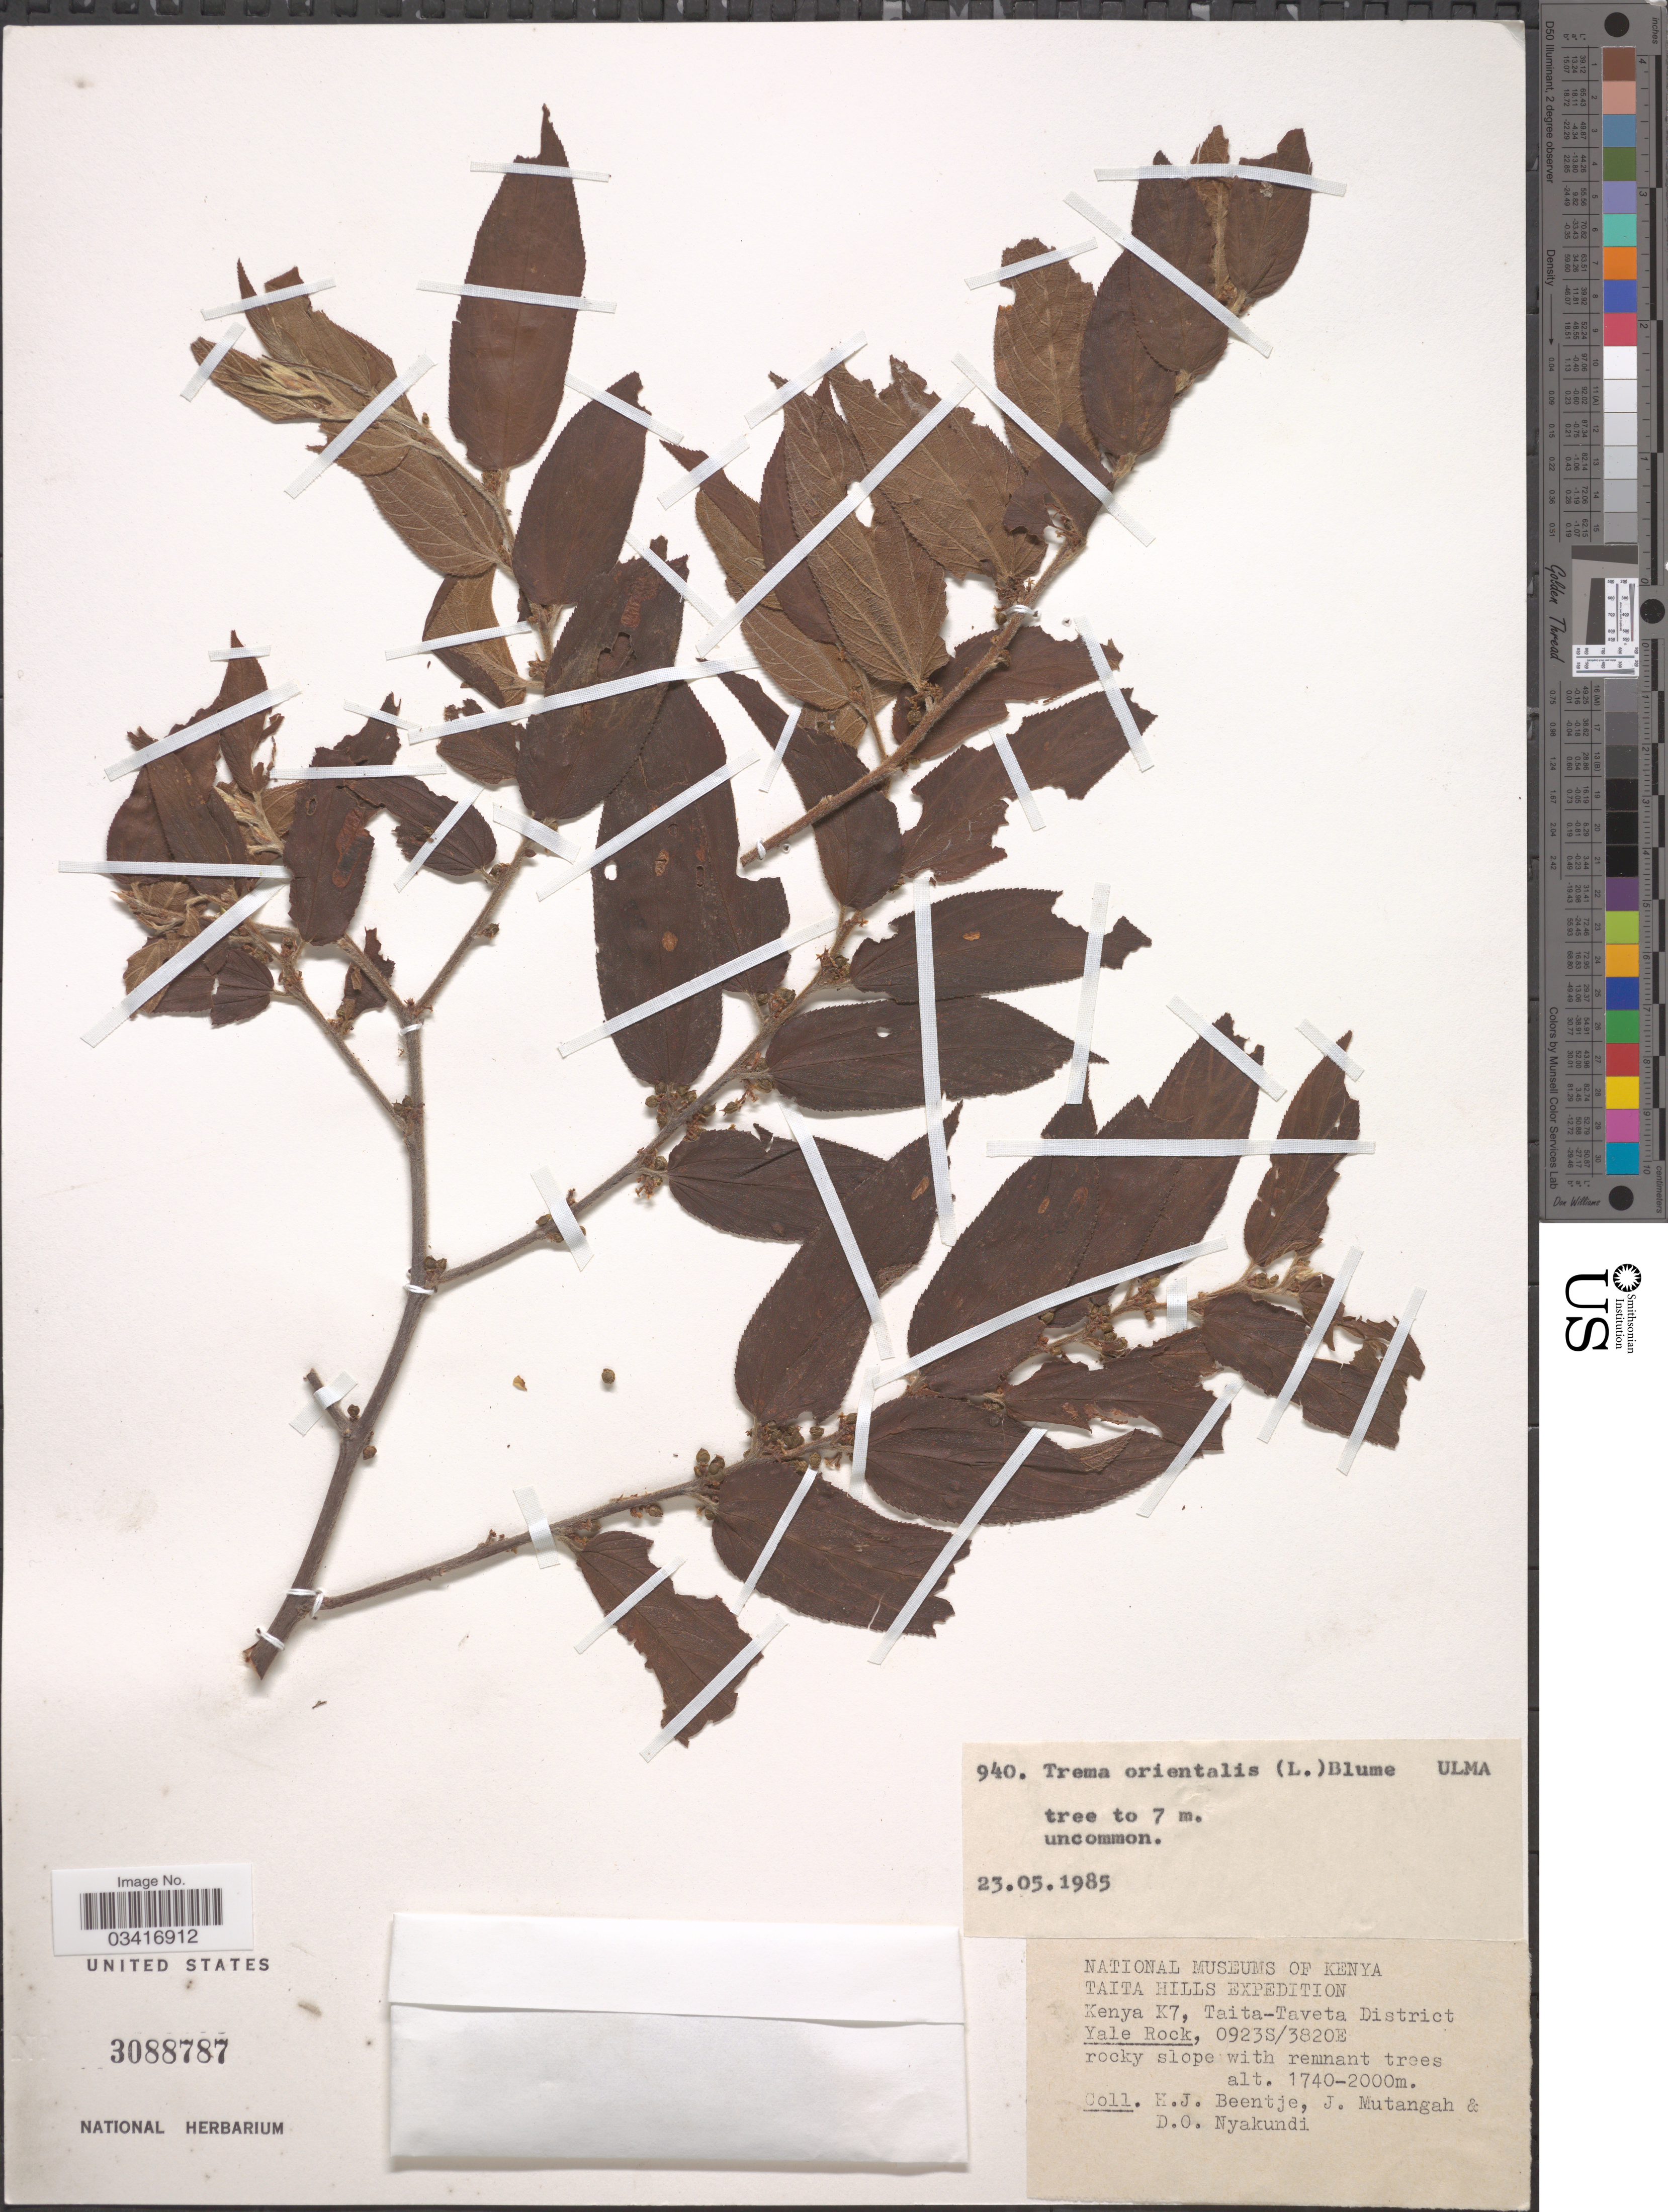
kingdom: Plantae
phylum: Tracheophyta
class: Magnoliopsida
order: Rosales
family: Cannabaceae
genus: Trema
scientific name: Trema orientale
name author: (L.) Blume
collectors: H. J. Beentje, J. Mutangah & D. Nyakundi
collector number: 940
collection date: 1985-05-23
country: Kenya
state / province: Taita Taveta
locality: Taita Hills. K7, Taita-Taveta District. Yale Rock.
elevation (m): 1740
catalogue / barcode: US 3088787